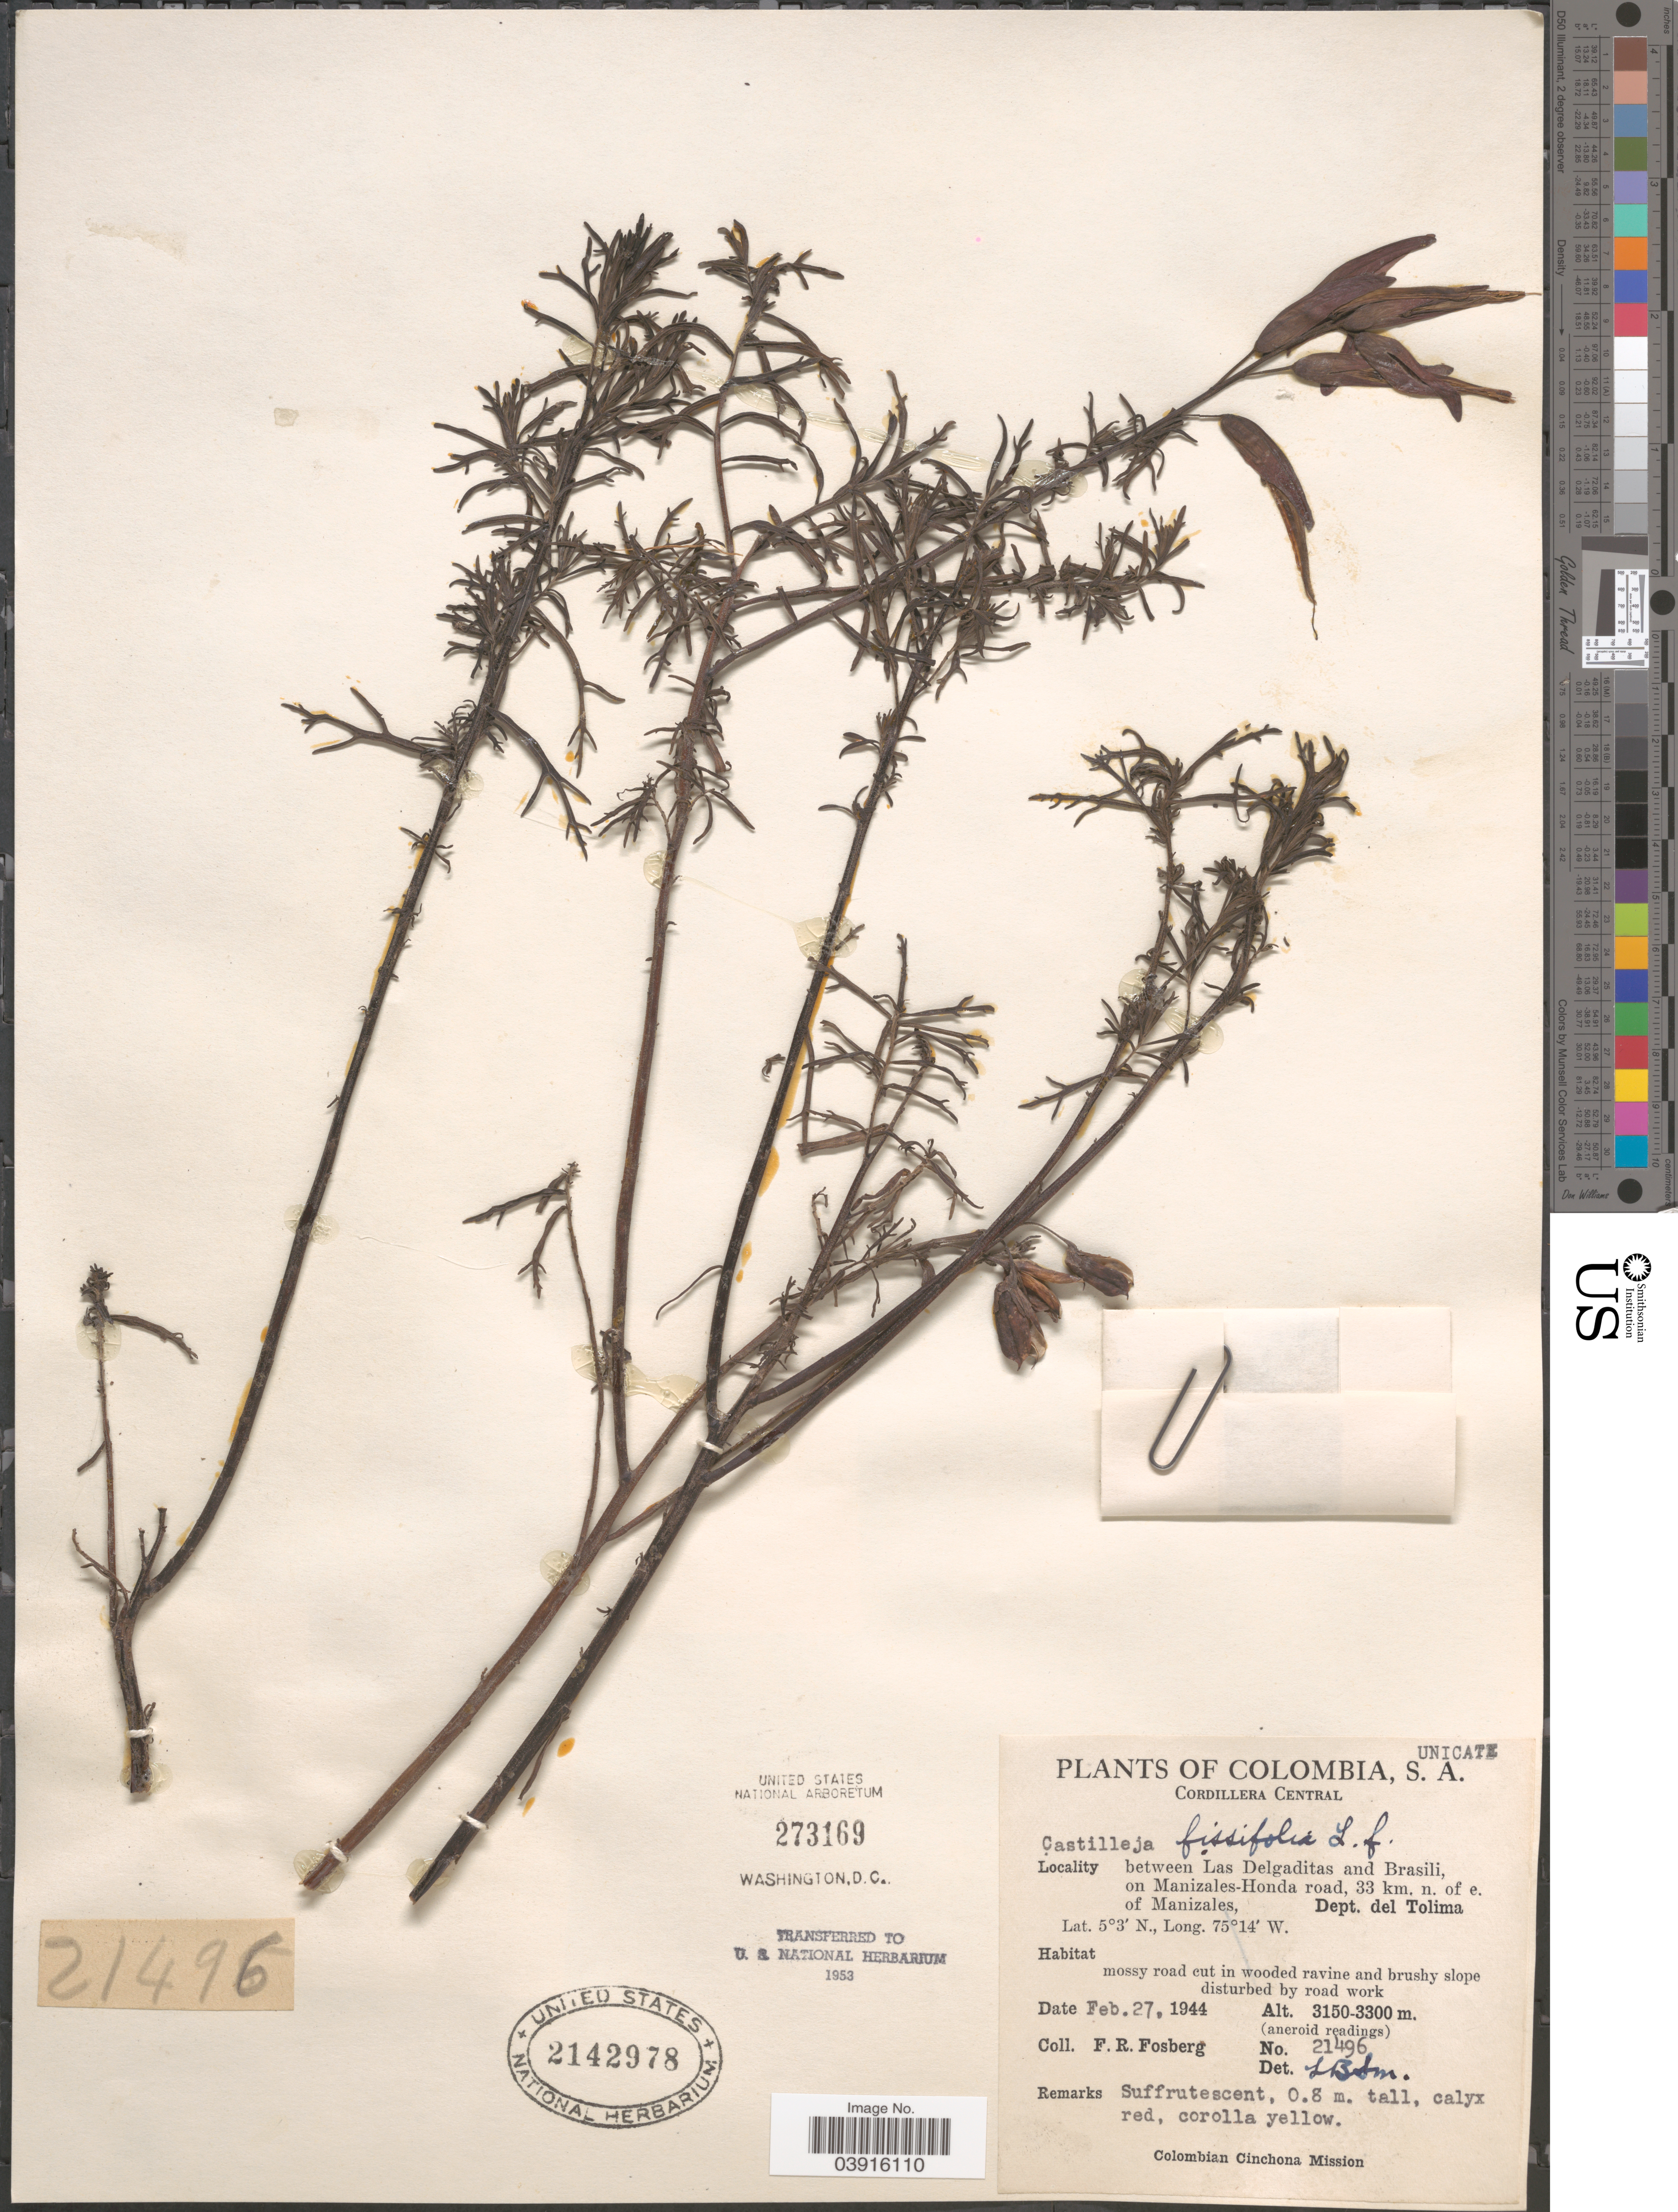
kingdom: Plantae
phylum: Tracheophyta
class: Magnoliopsida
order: Lamiales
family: Orobanchaceae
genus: Castilleja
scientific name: Castilleja fissifolia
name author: L. f.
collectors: F. R. Fosberg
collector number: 21496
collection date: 1944-02-27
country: Colombia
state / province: Tolima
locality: Cordillera Central. Between Las Delgaditas and Brasili, on Manizales-Honda road, 33 km. n. of e. of Manizales, Dept. del Tolima.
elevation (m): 3150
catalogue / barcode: US 2142978